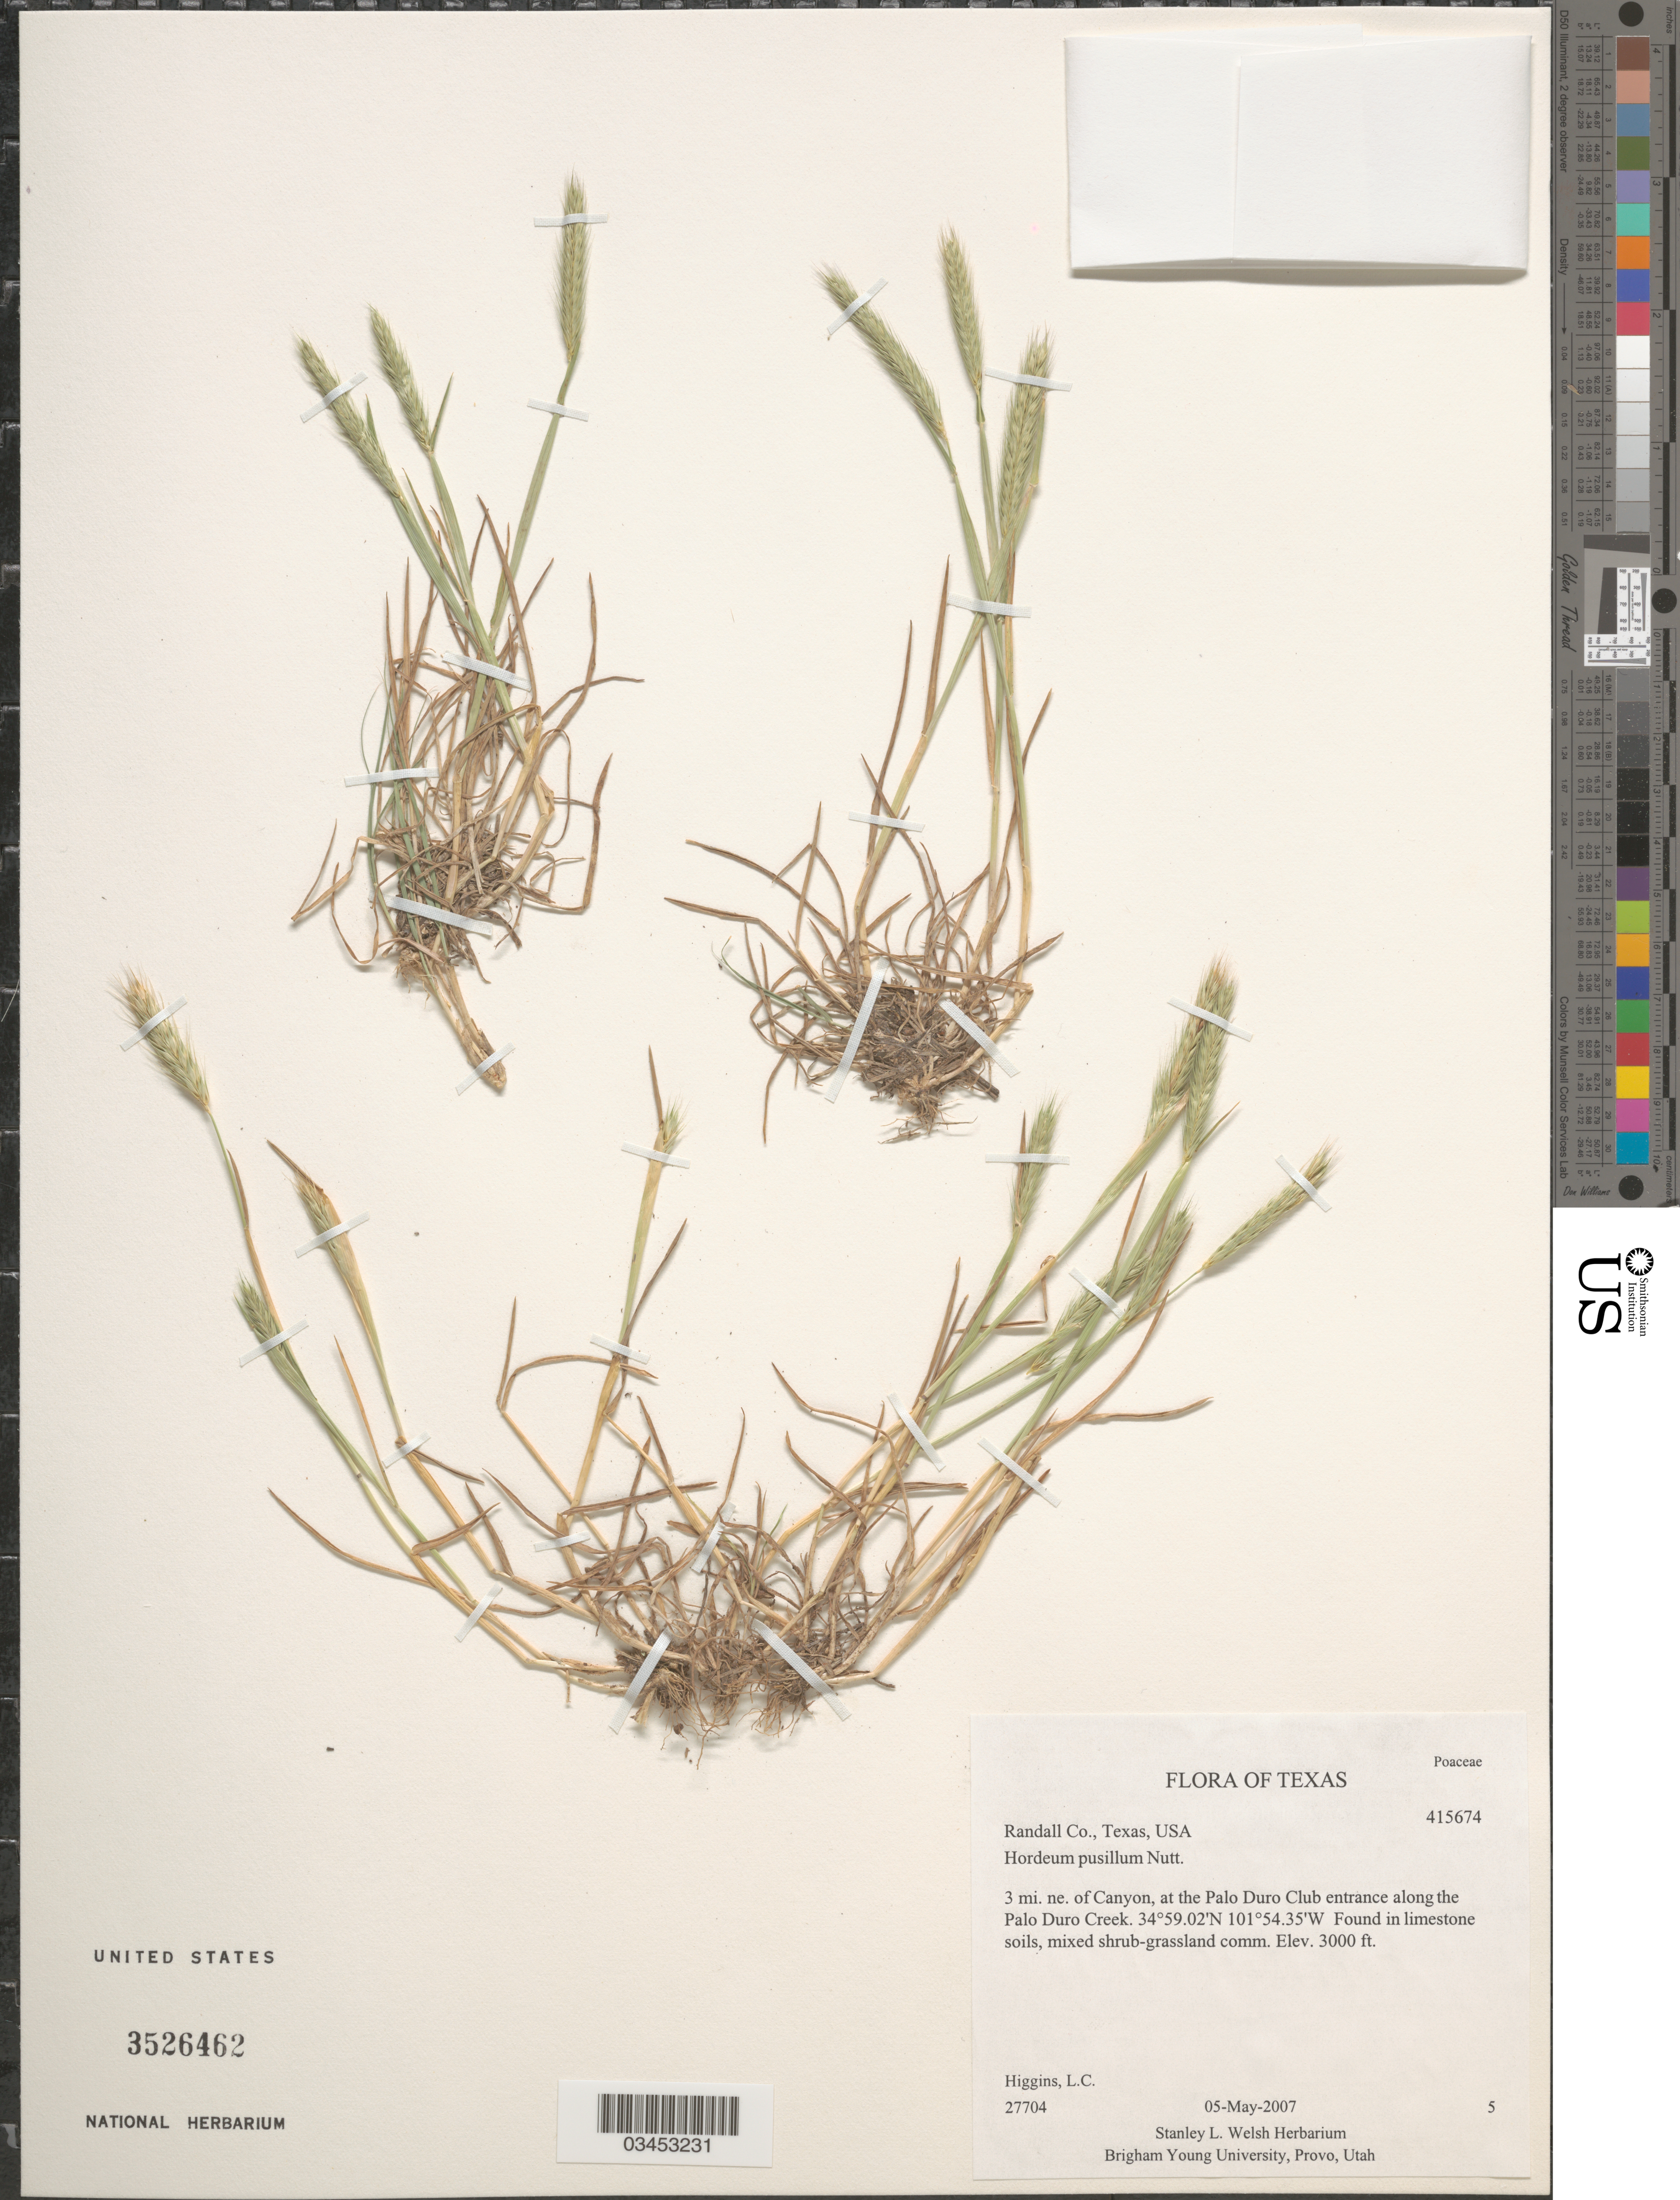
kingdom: Plantae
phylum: Tracheophyta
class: Liliopsida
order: Poales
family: Poaceae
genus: Hordeum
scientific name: Hordeum pusillum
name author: Nutt.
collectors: L. Higgins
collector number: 27704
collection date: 2007-05-05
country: United States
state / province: Texas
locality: Randall Co. 3 mi. ne. of Canyon, at the Palo Duro Club entrance along the Palo Duro Creek.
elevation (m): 914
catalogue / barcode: US 3526462